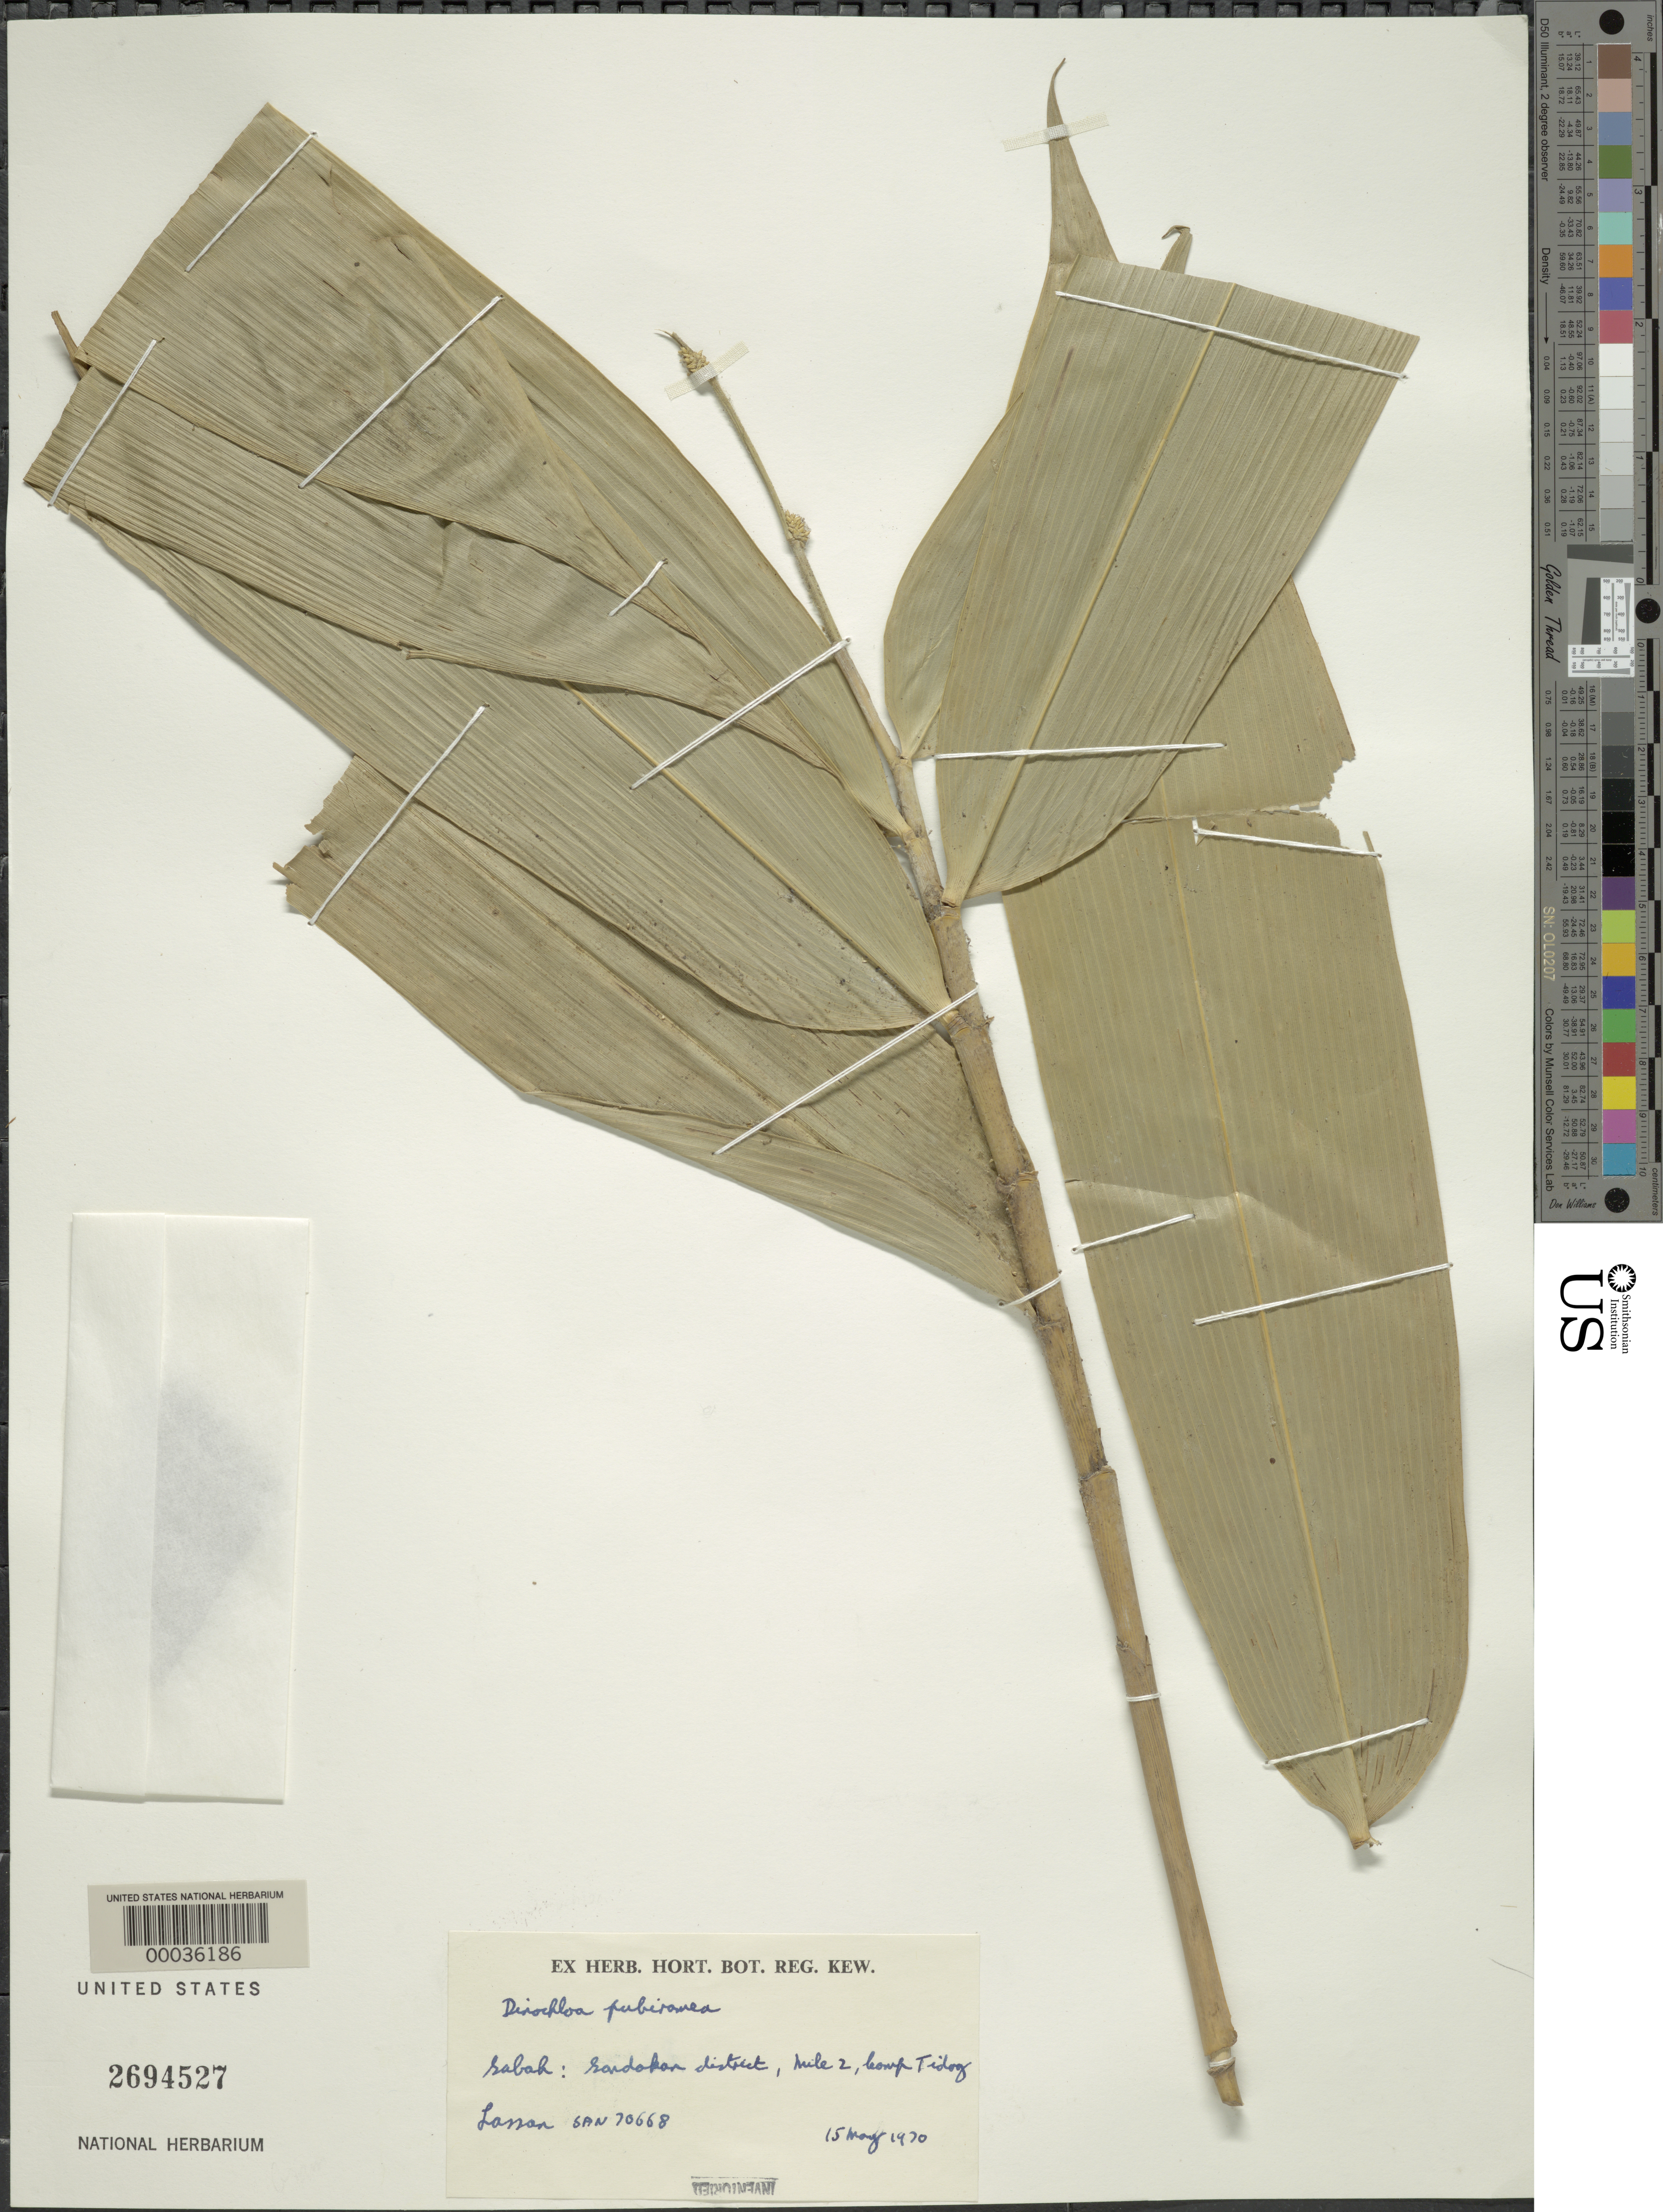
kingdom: Plantae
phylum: Tracheophyta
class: Liliopsida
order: Poales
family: Poaceae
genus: Dinochloa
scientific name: Dinochloa pubiramea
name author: Merr. ex Gamble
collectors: -. Lasson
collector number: San 70668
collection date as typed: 15 May 1970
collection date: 1970-05-15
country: Malaysia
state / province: Sabah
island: Borneo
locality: Sandakan district, mile 2, leomp tidoy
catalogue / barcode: US 2694527